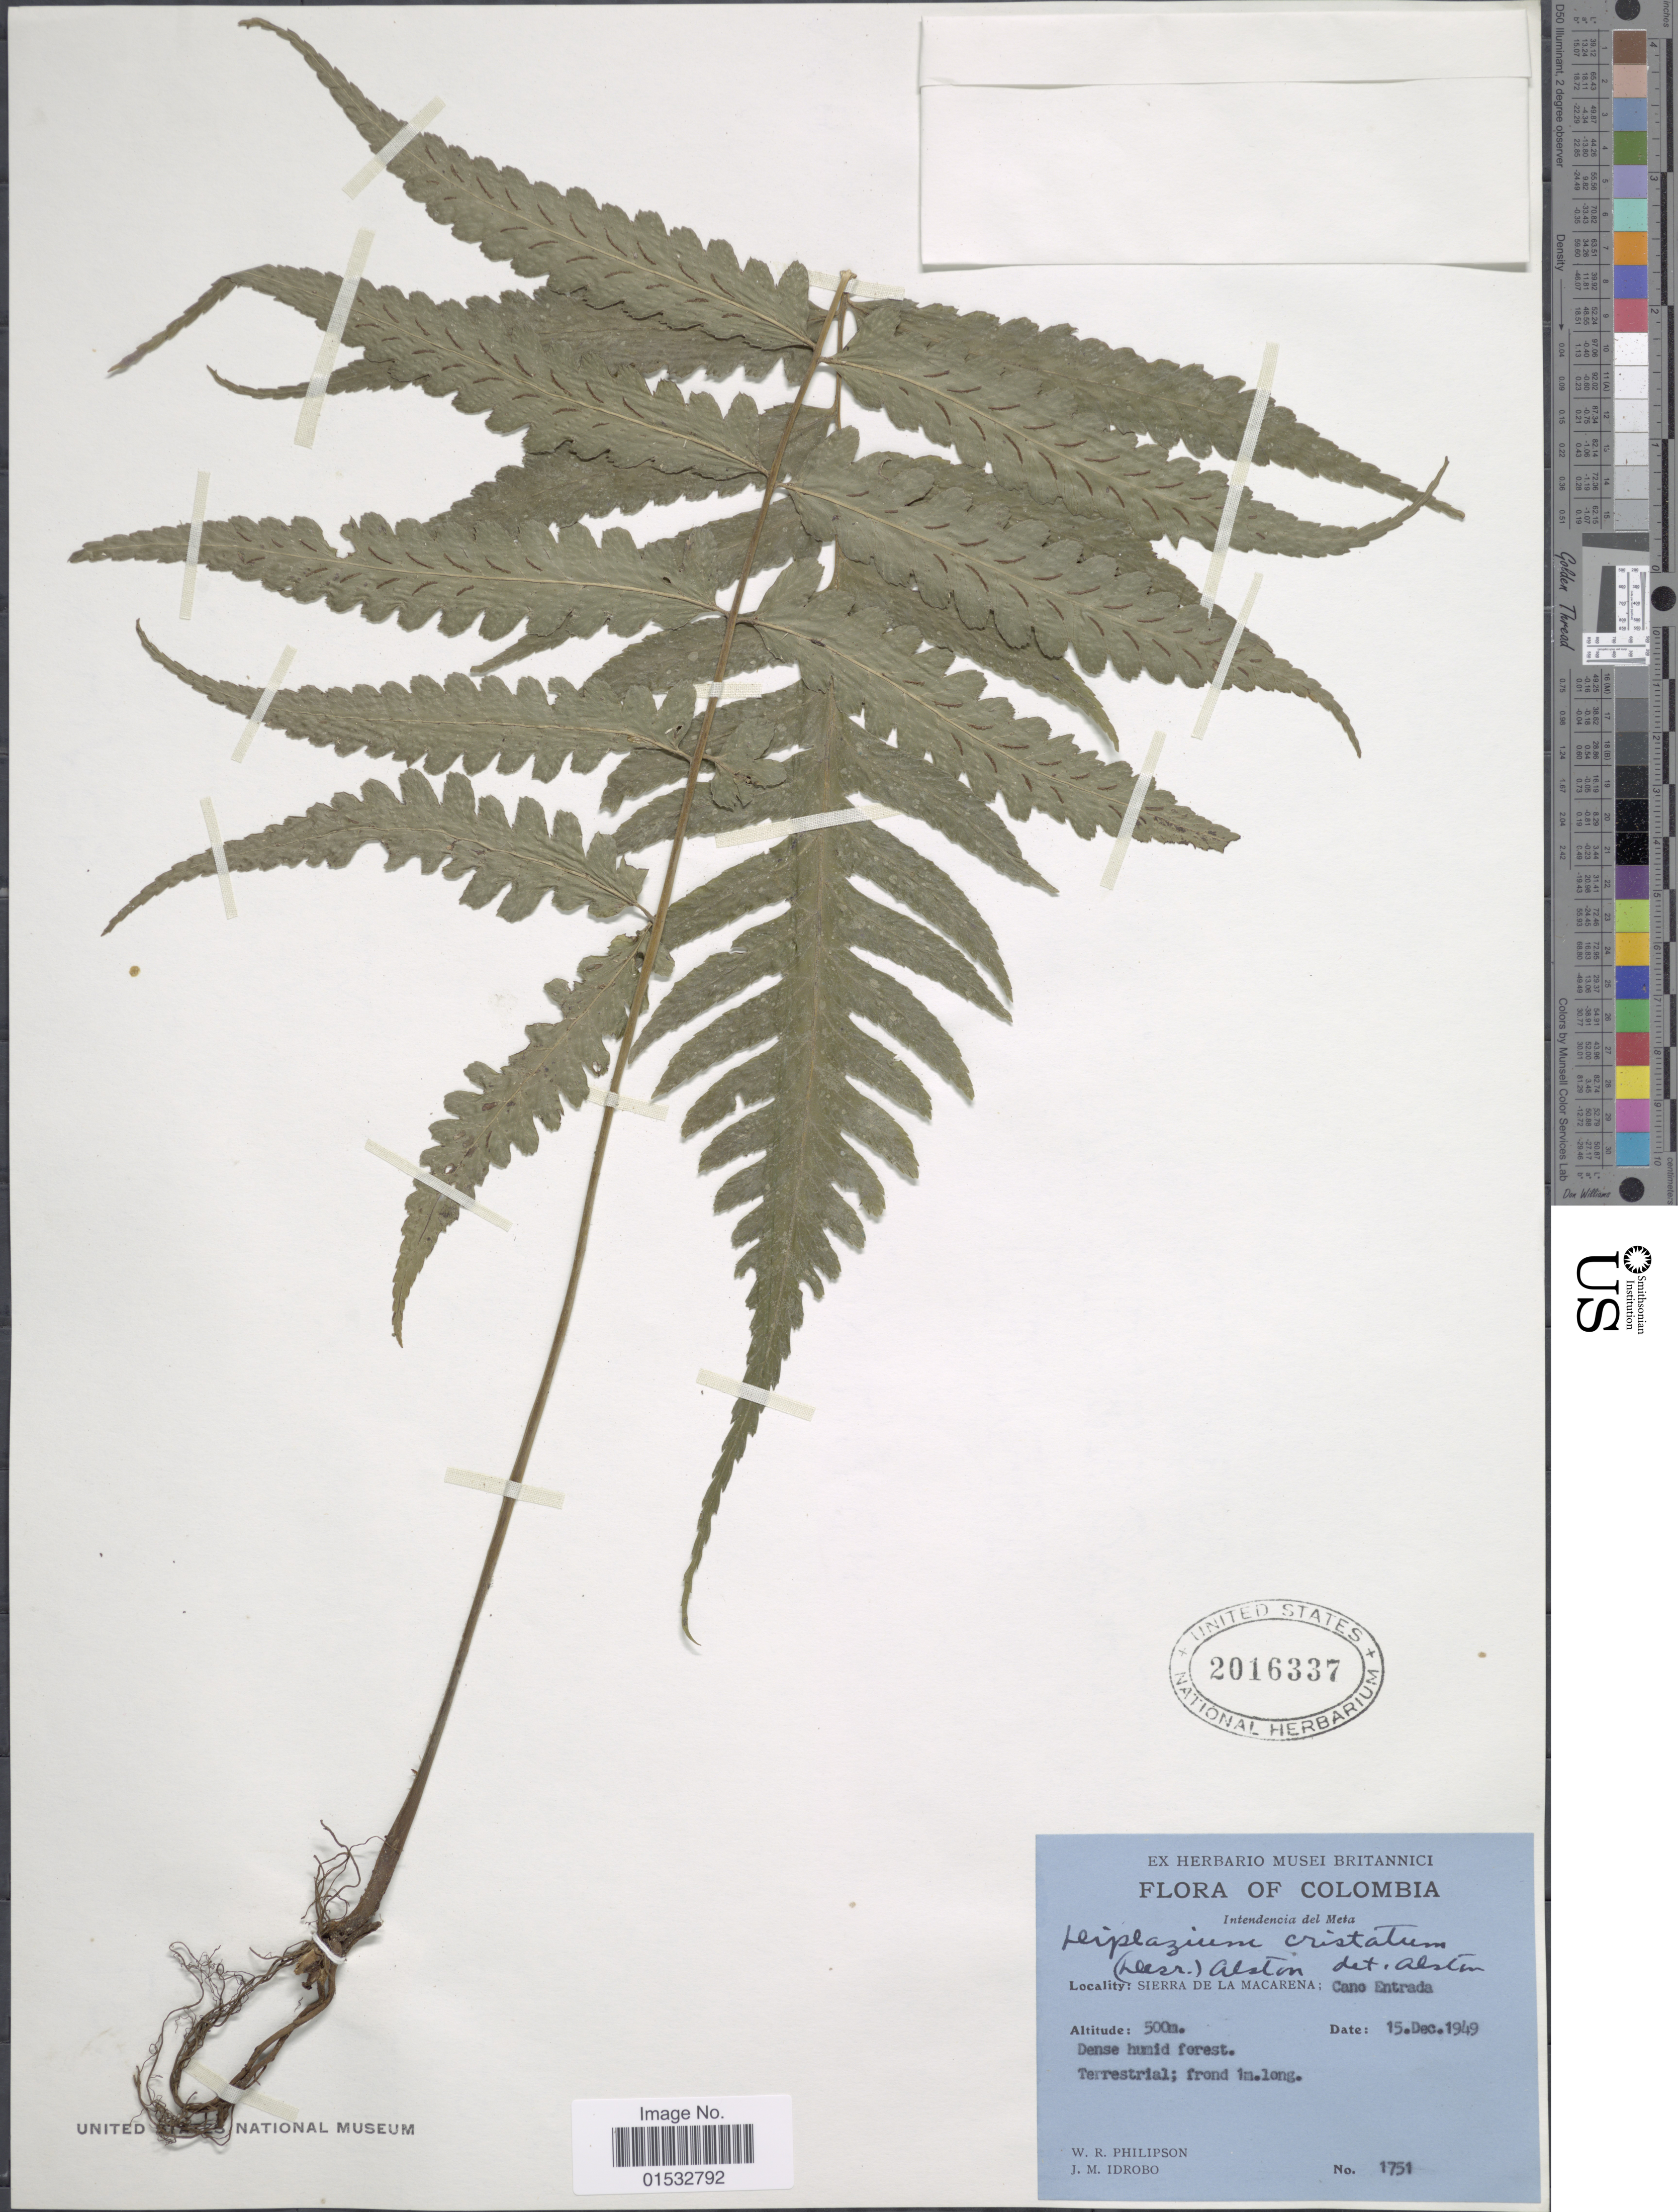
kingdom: Plantae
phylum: Tracheophyta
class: Polypodiopsida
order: Polypodiales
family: Athyriaceae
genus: Diplazium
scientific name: Diplazium cristatum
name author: (Desr.) Alston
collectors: W. R. Philipson & J. M. Idrobo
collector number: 1751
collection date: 1949-12-15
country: Colombia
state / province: Meta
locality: Sierra de La Macarena: Cano Entrada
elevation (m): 500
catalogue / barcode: US 2016337